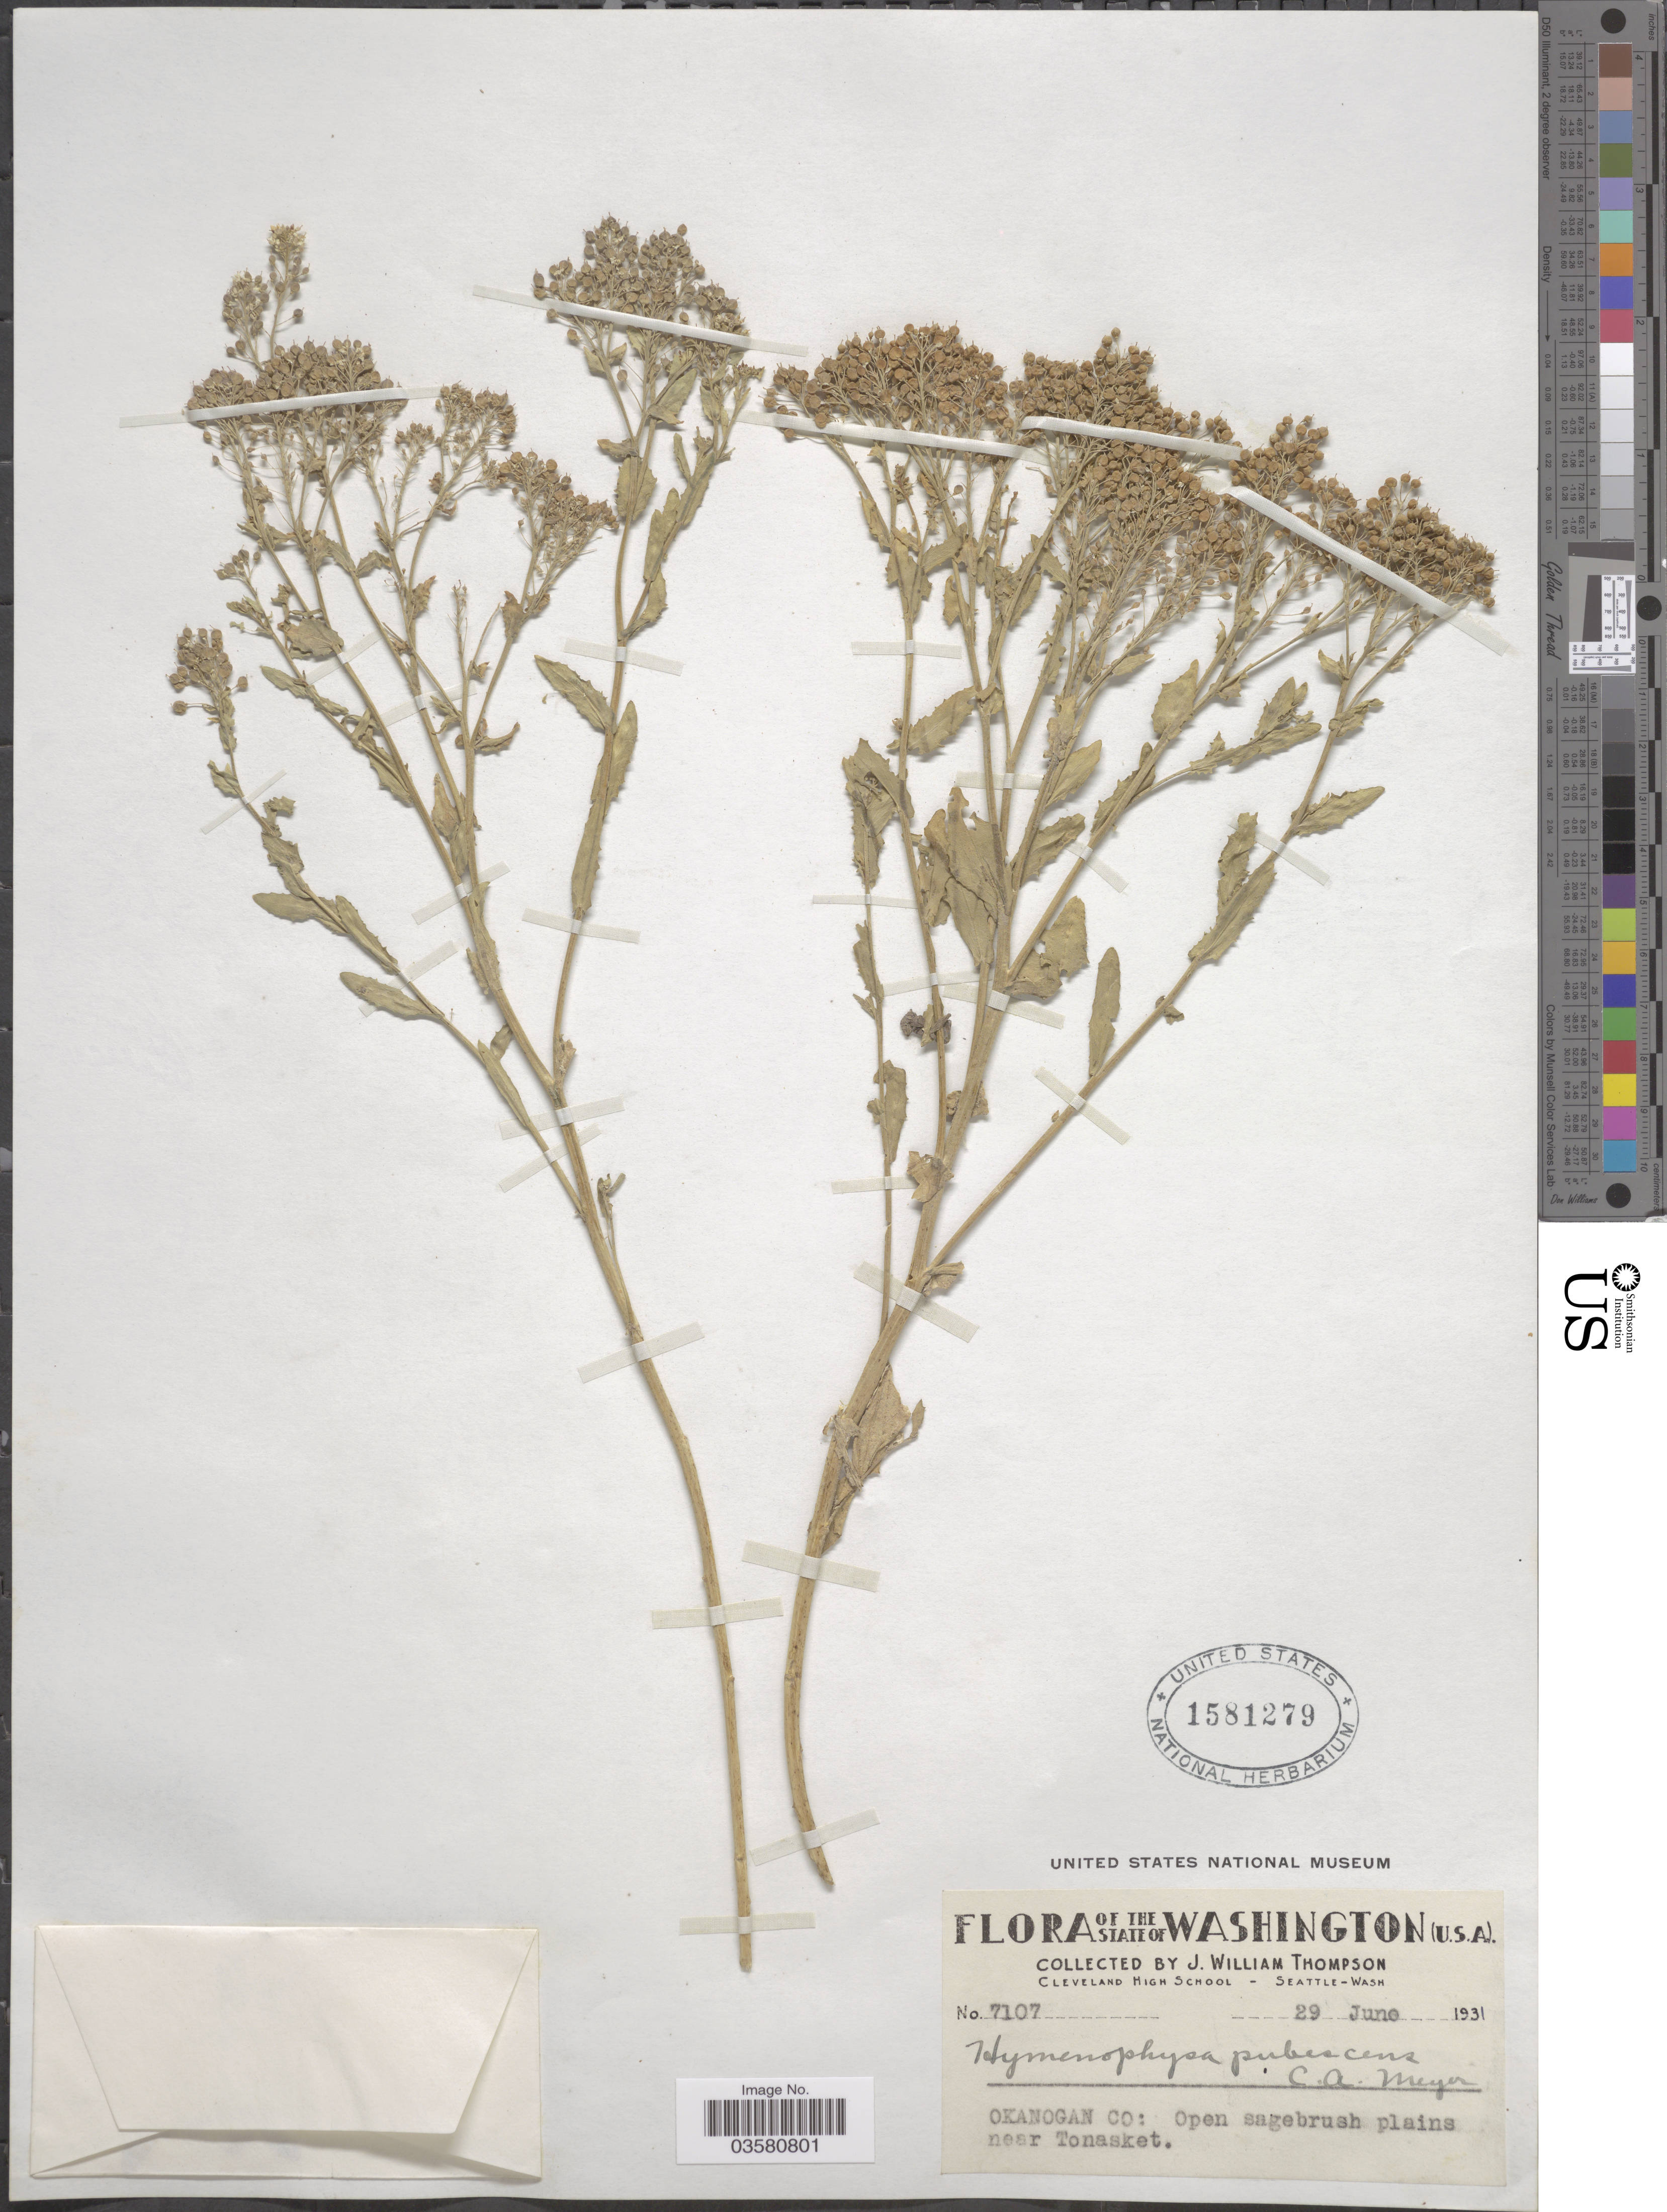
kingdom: Plantae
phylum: Tracheophyta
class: Magnoliopsida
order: Brassicales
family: Brassicaceae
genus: Lepidium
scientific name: Lepidium appelianum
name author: Al-Shehbaz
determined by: Strong, M. T., (US), Smithsonian Institution - National Museum of Natural History (UNITED STATES)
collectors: J. W. Thompson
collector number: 7107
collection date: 1931-06-29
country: United States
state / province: Washington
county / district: Okanogan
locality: Okanogan Co: Open sagebrush plains near Tonasket.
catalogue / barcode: US 1581279